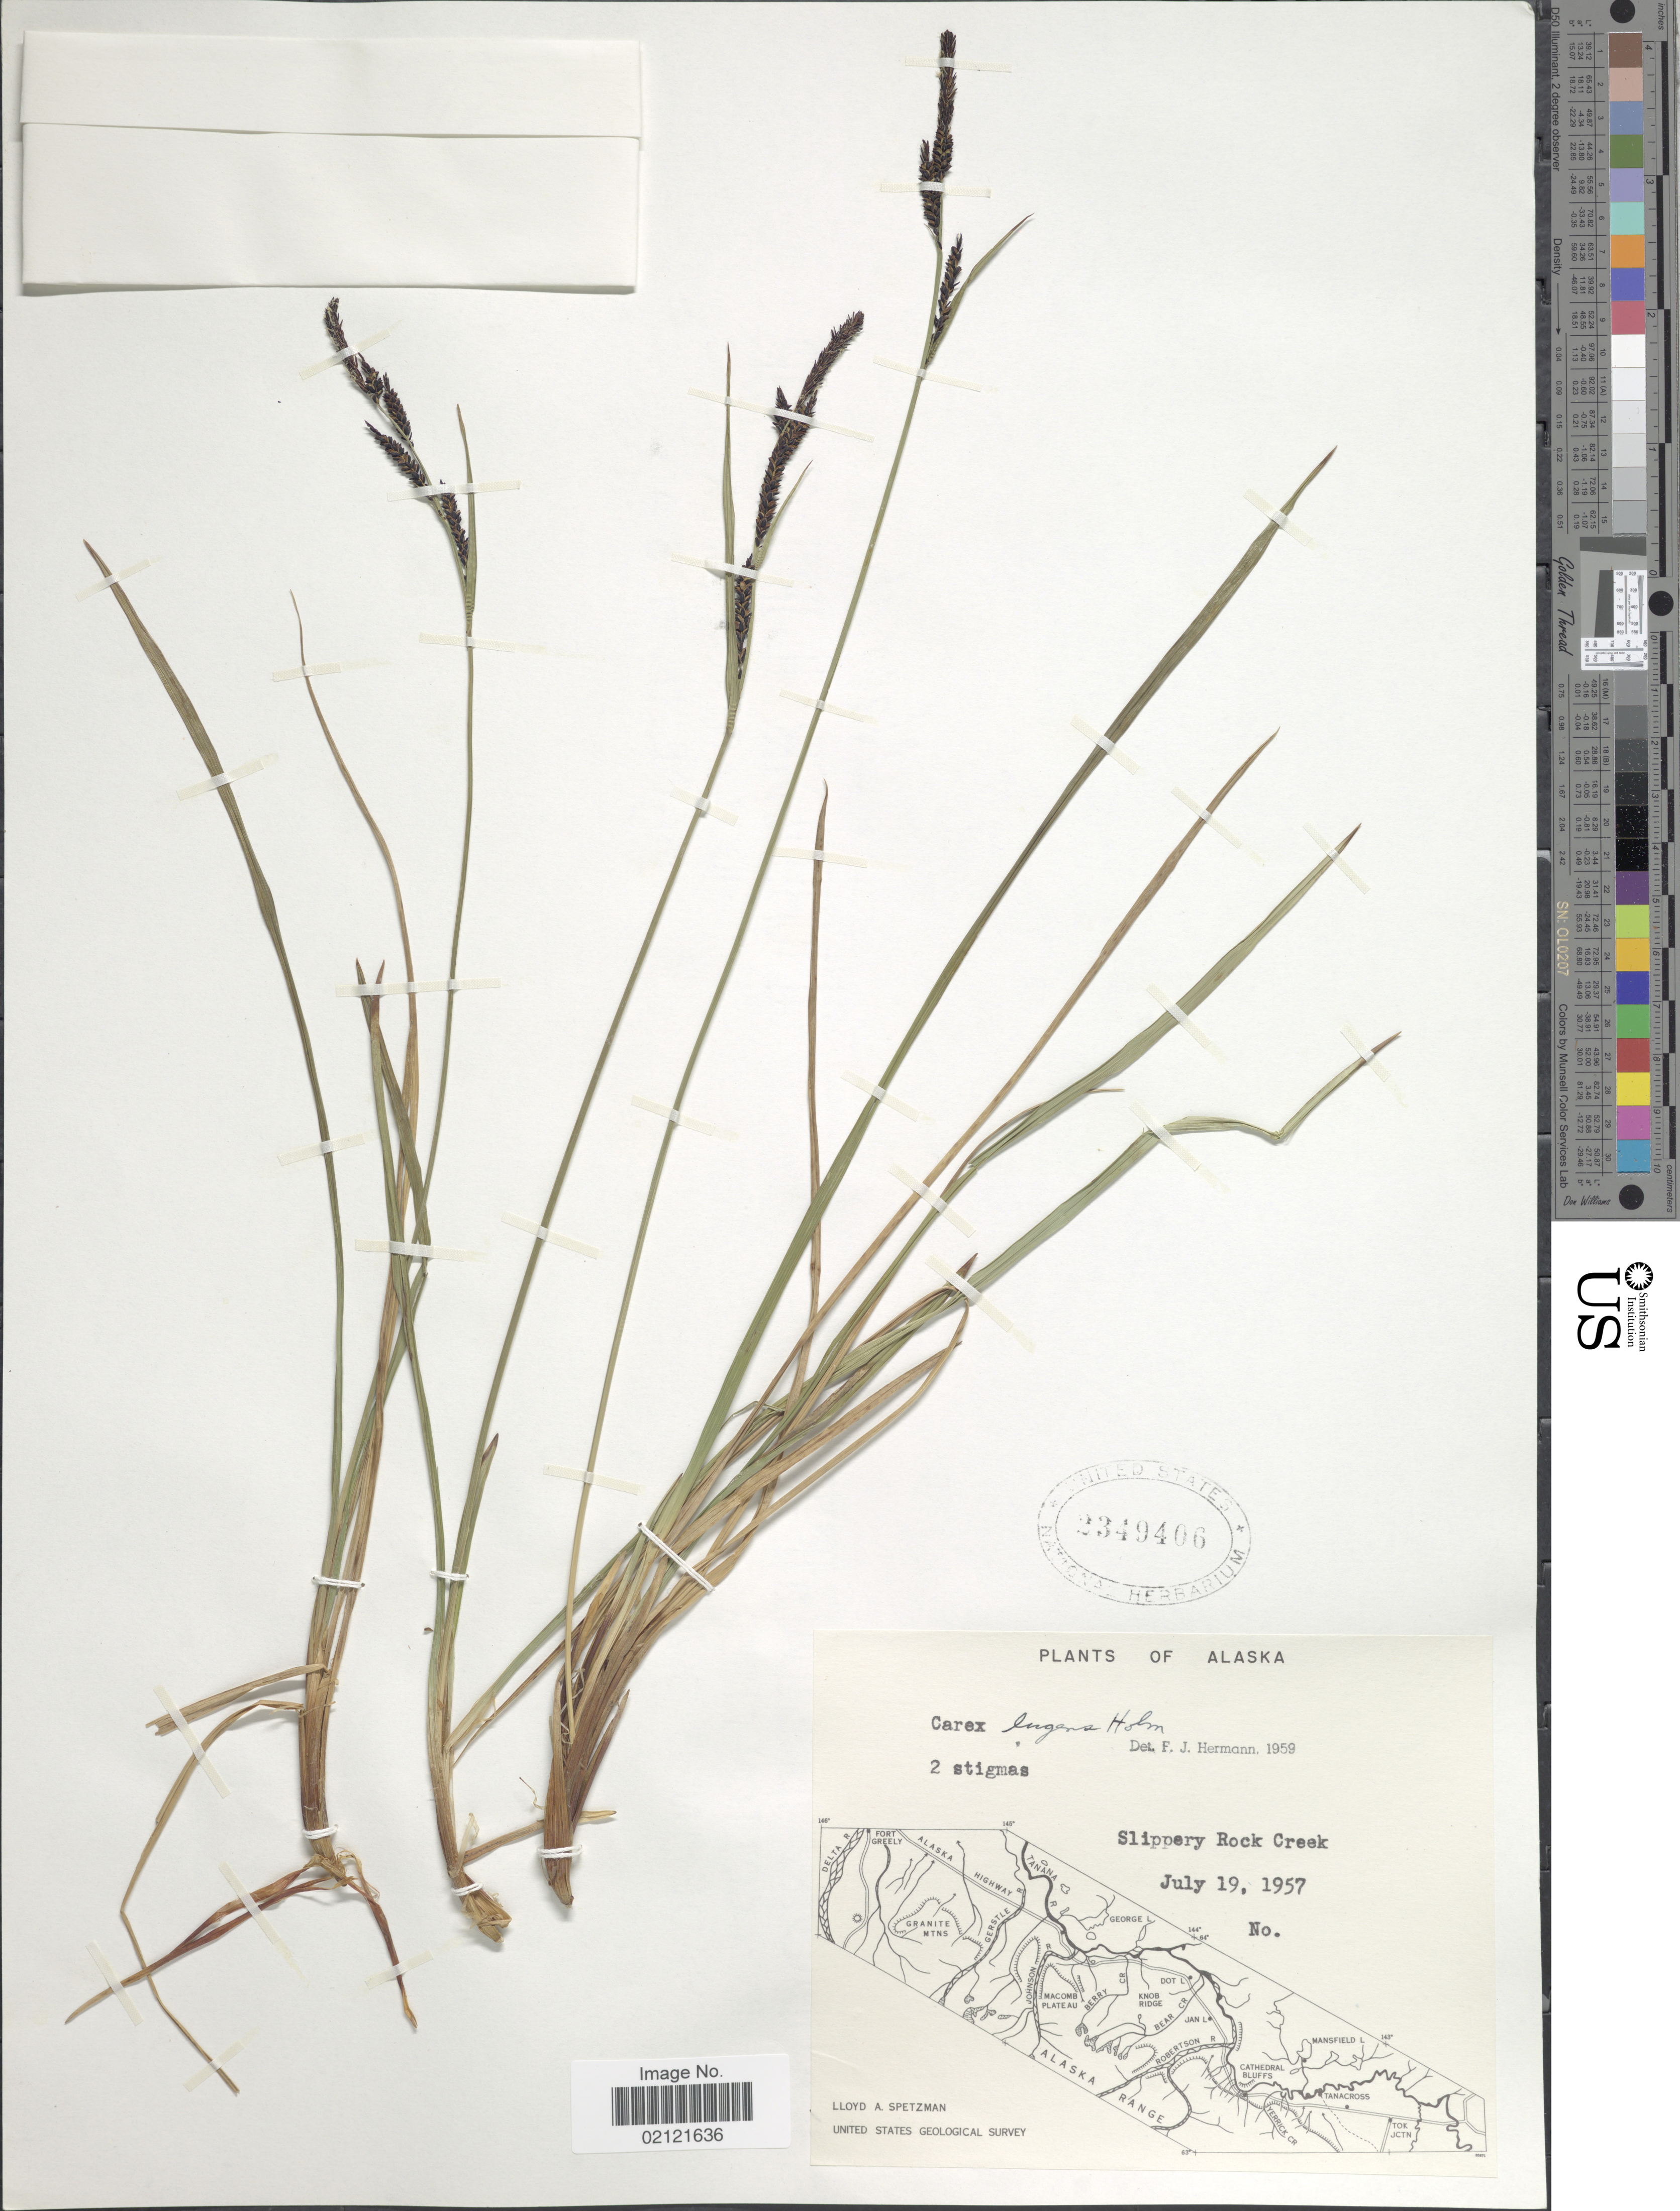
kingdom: Plantae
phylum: Tracheophyta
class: Liliopsida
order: Poales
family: Cyperaceae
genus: Carex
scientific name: Carex bigelowii subsp. lugens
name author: (Holm) T.V. Egorova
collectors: L. Spetzman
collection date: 1957-07-19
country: United States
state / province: Alaska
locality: Slippery Rock Creek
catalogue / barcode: US 2349406